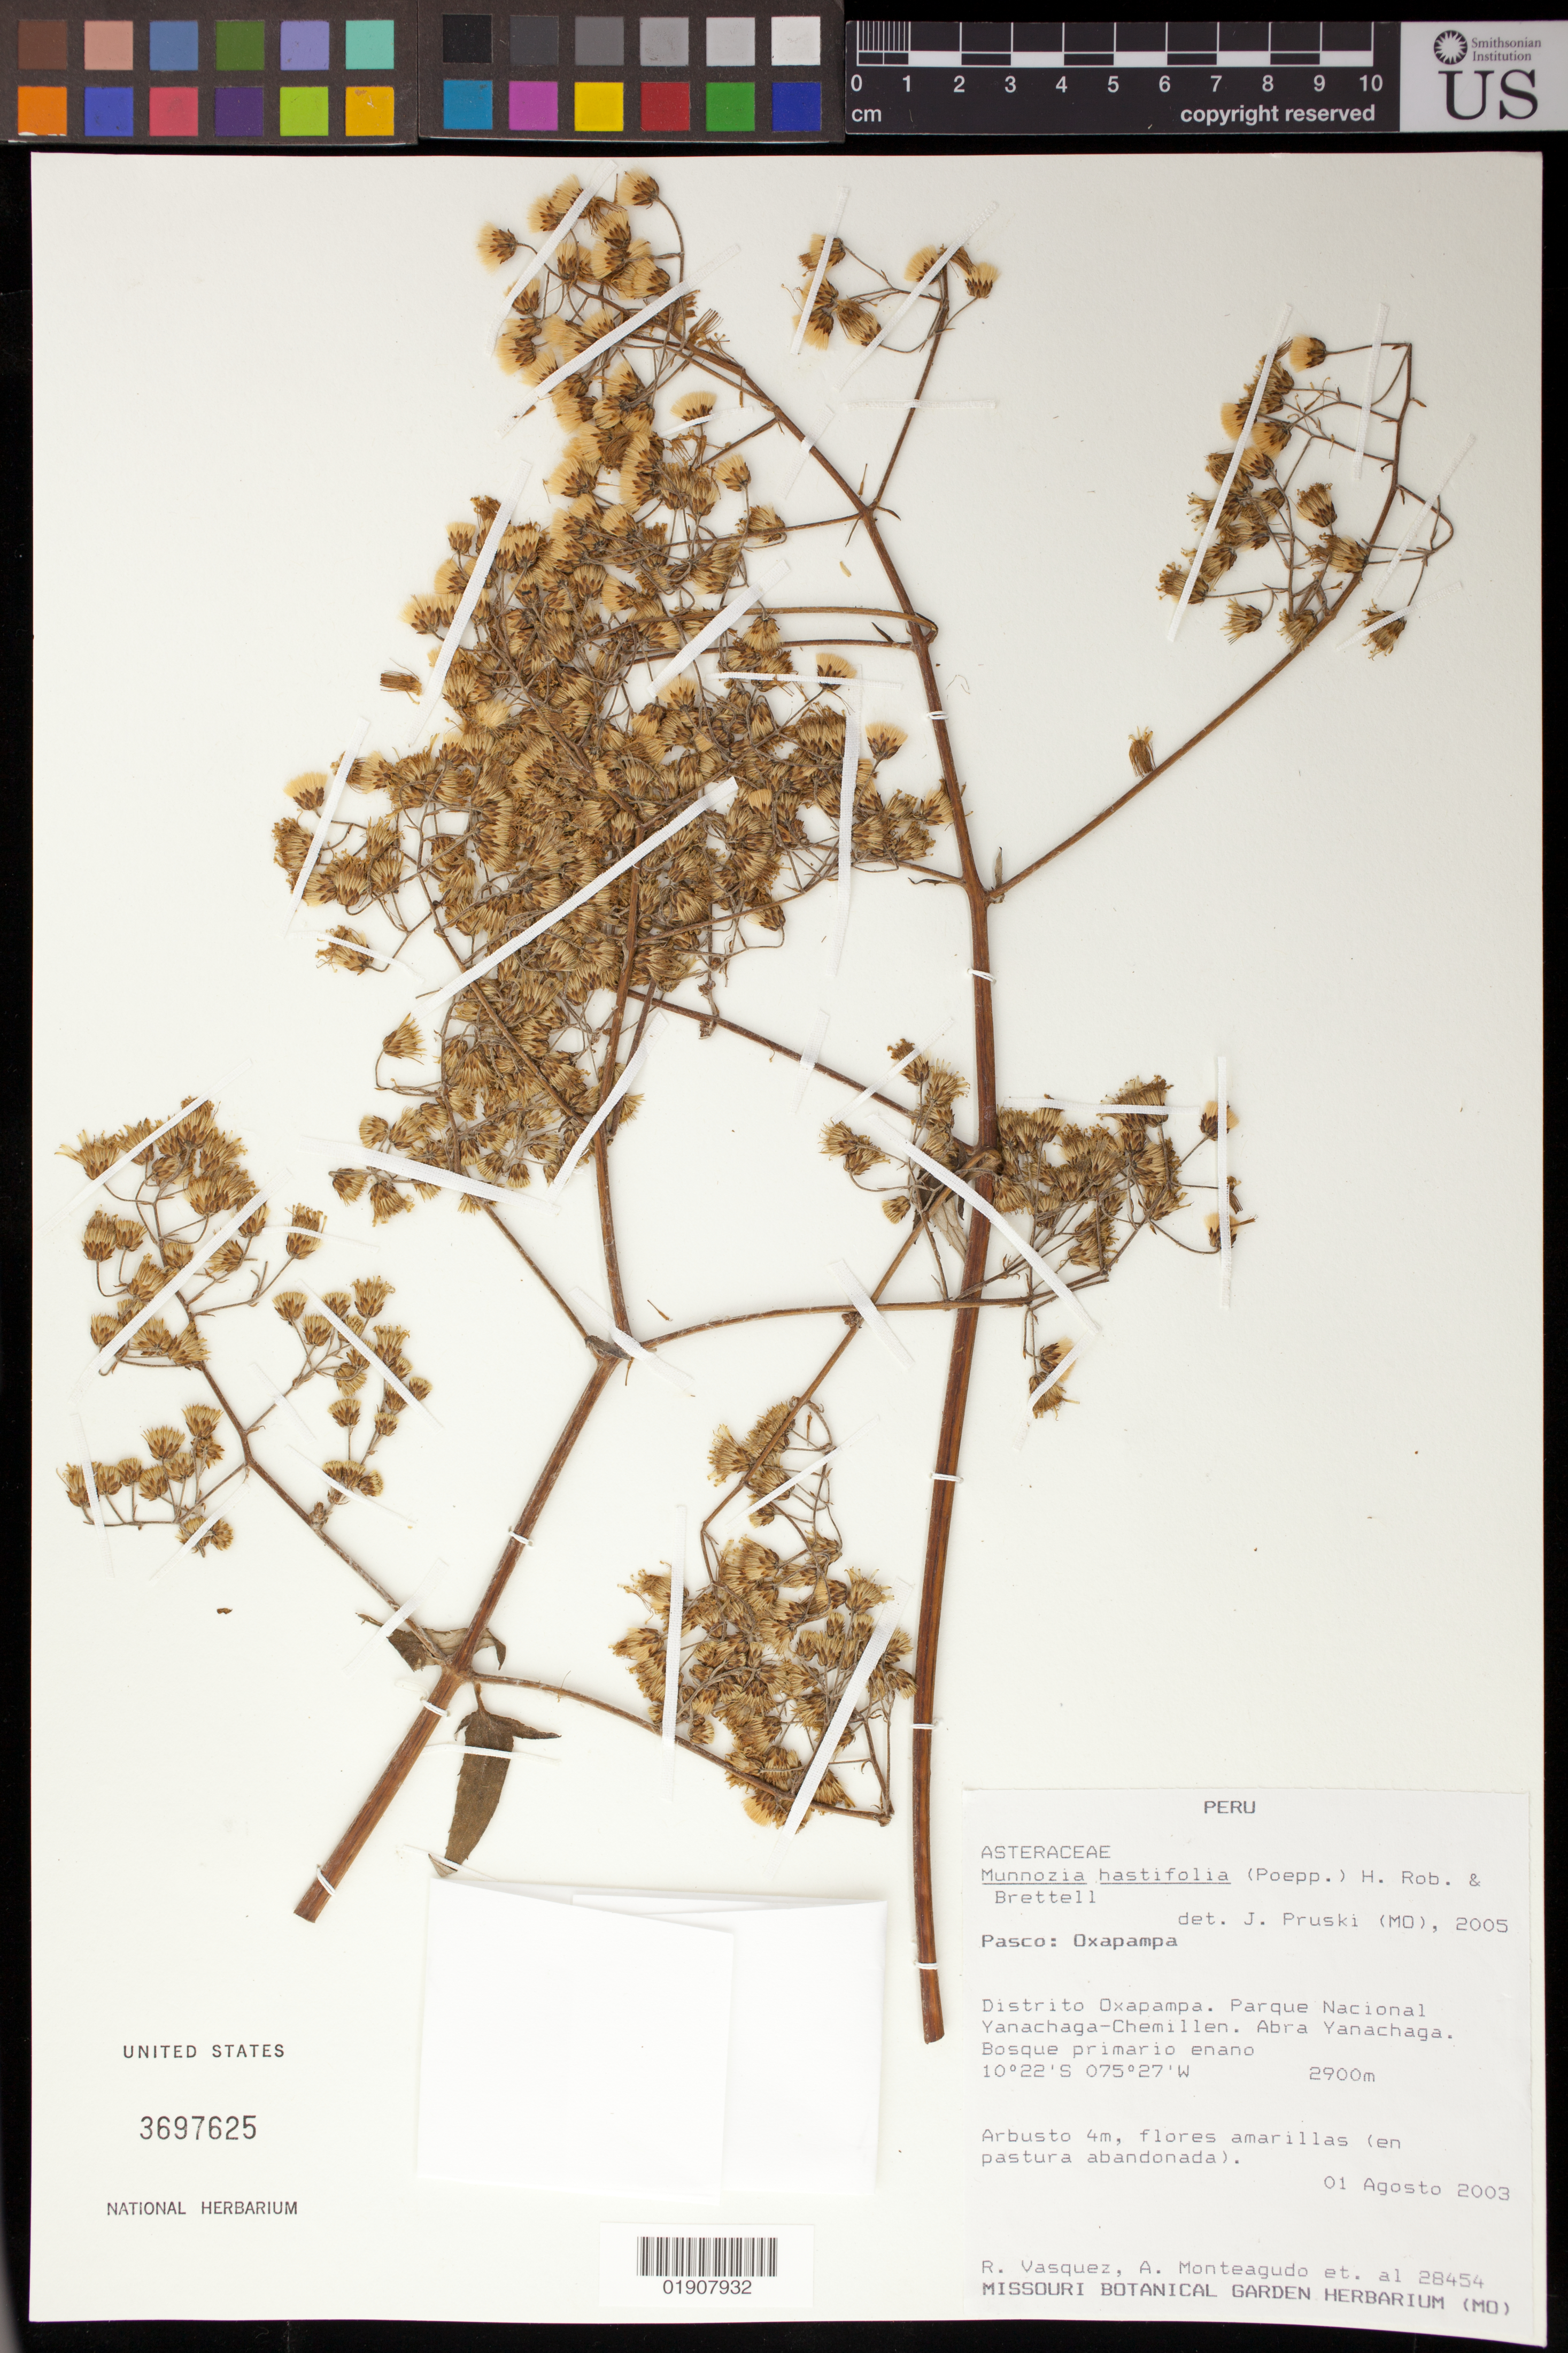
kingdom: Plantae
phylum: Tracheophyta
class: Magnoliopsida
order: Asterales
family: Asteraceae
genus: Munnozia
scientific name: Munnozia hastifolia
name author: (Poepp.) H. Rob. & Brettell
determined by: Pruski, J. F.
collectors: R. Vásquez, A. Monteagudo & et al.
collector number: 28454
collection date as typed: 01 Aug 2003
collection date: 2003-08-01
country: Peru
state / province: Pasco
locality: Pasco: Oxapampa. Distrito Oxapampa. Parque Nacional Yanachaga Chemillén, Abra Yanachaga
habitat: Bosque primario enano.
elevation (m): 2900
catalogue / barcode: US 3697625